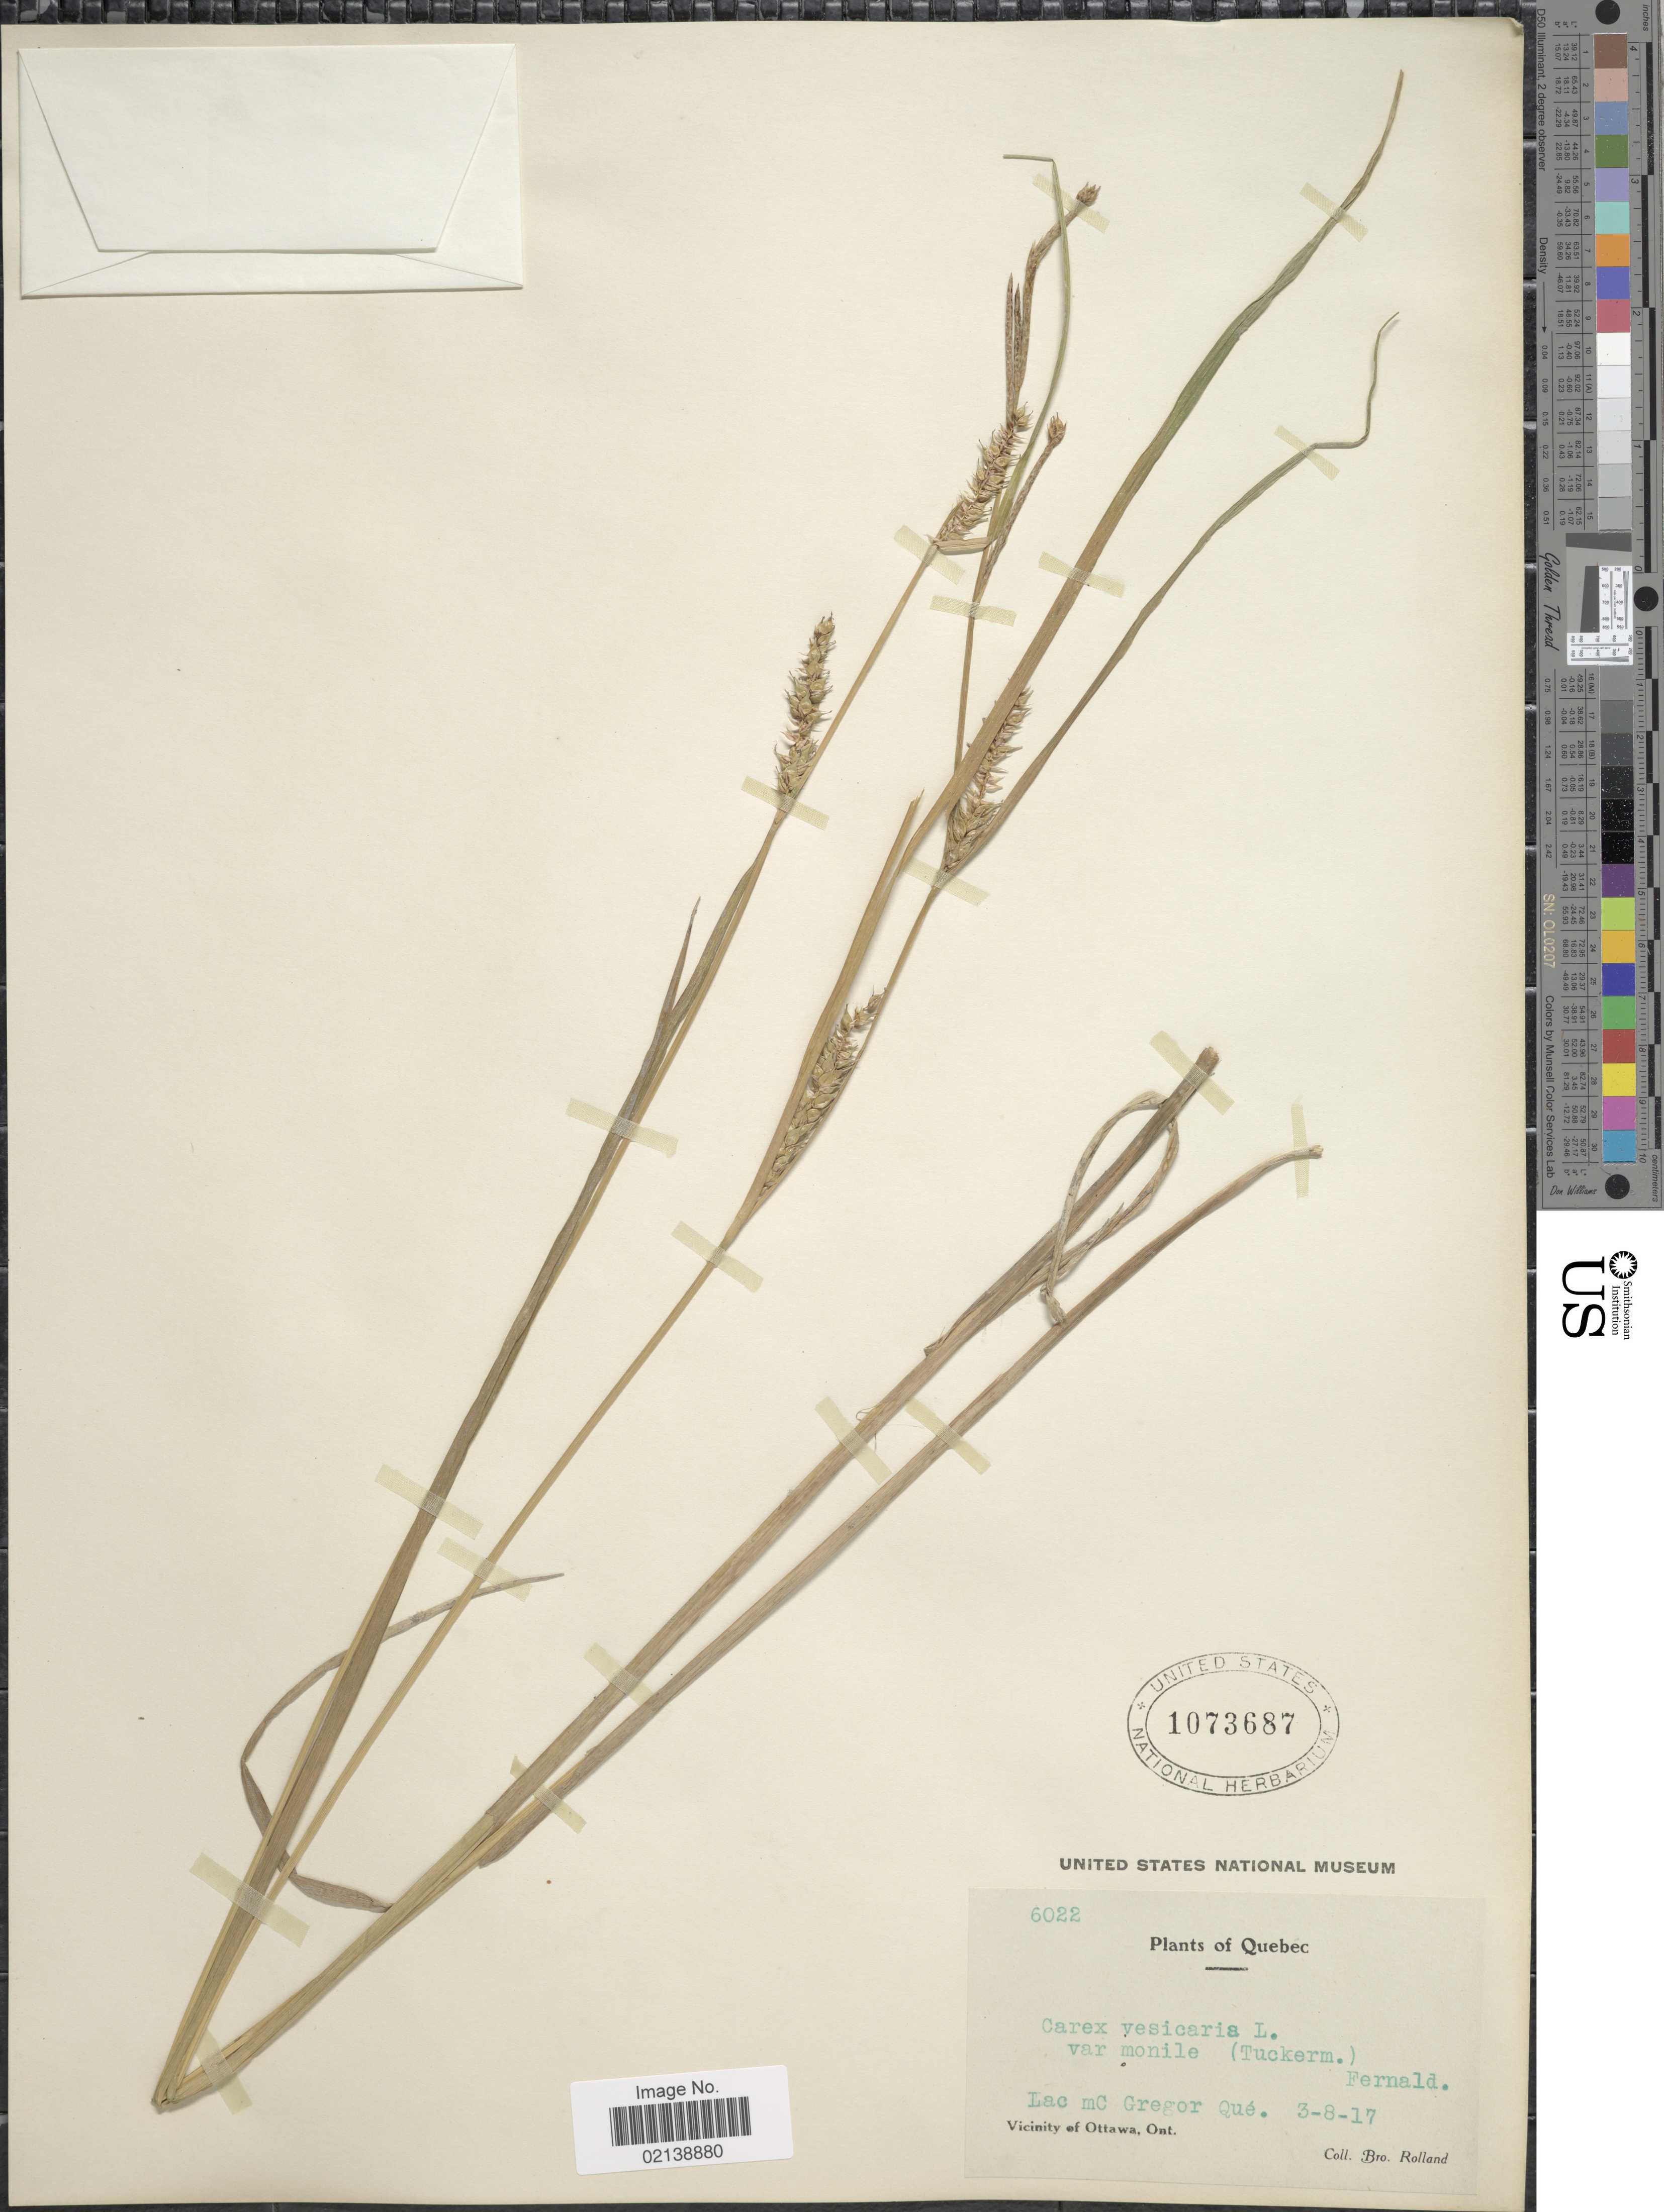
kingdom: Plantae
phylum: Tracheophyta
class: Liliopsida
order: Poales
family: Cyperaceae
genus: Carex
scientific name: Carex vesicaria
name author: L.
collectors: B. Rolland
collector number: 6022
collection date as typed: Transcribed d/m/y: 3/8/17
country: Canada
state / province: Quebec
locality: Lac mC Gregor Que., Vicinity of Ottawa Ont.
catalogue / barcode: US 1073687